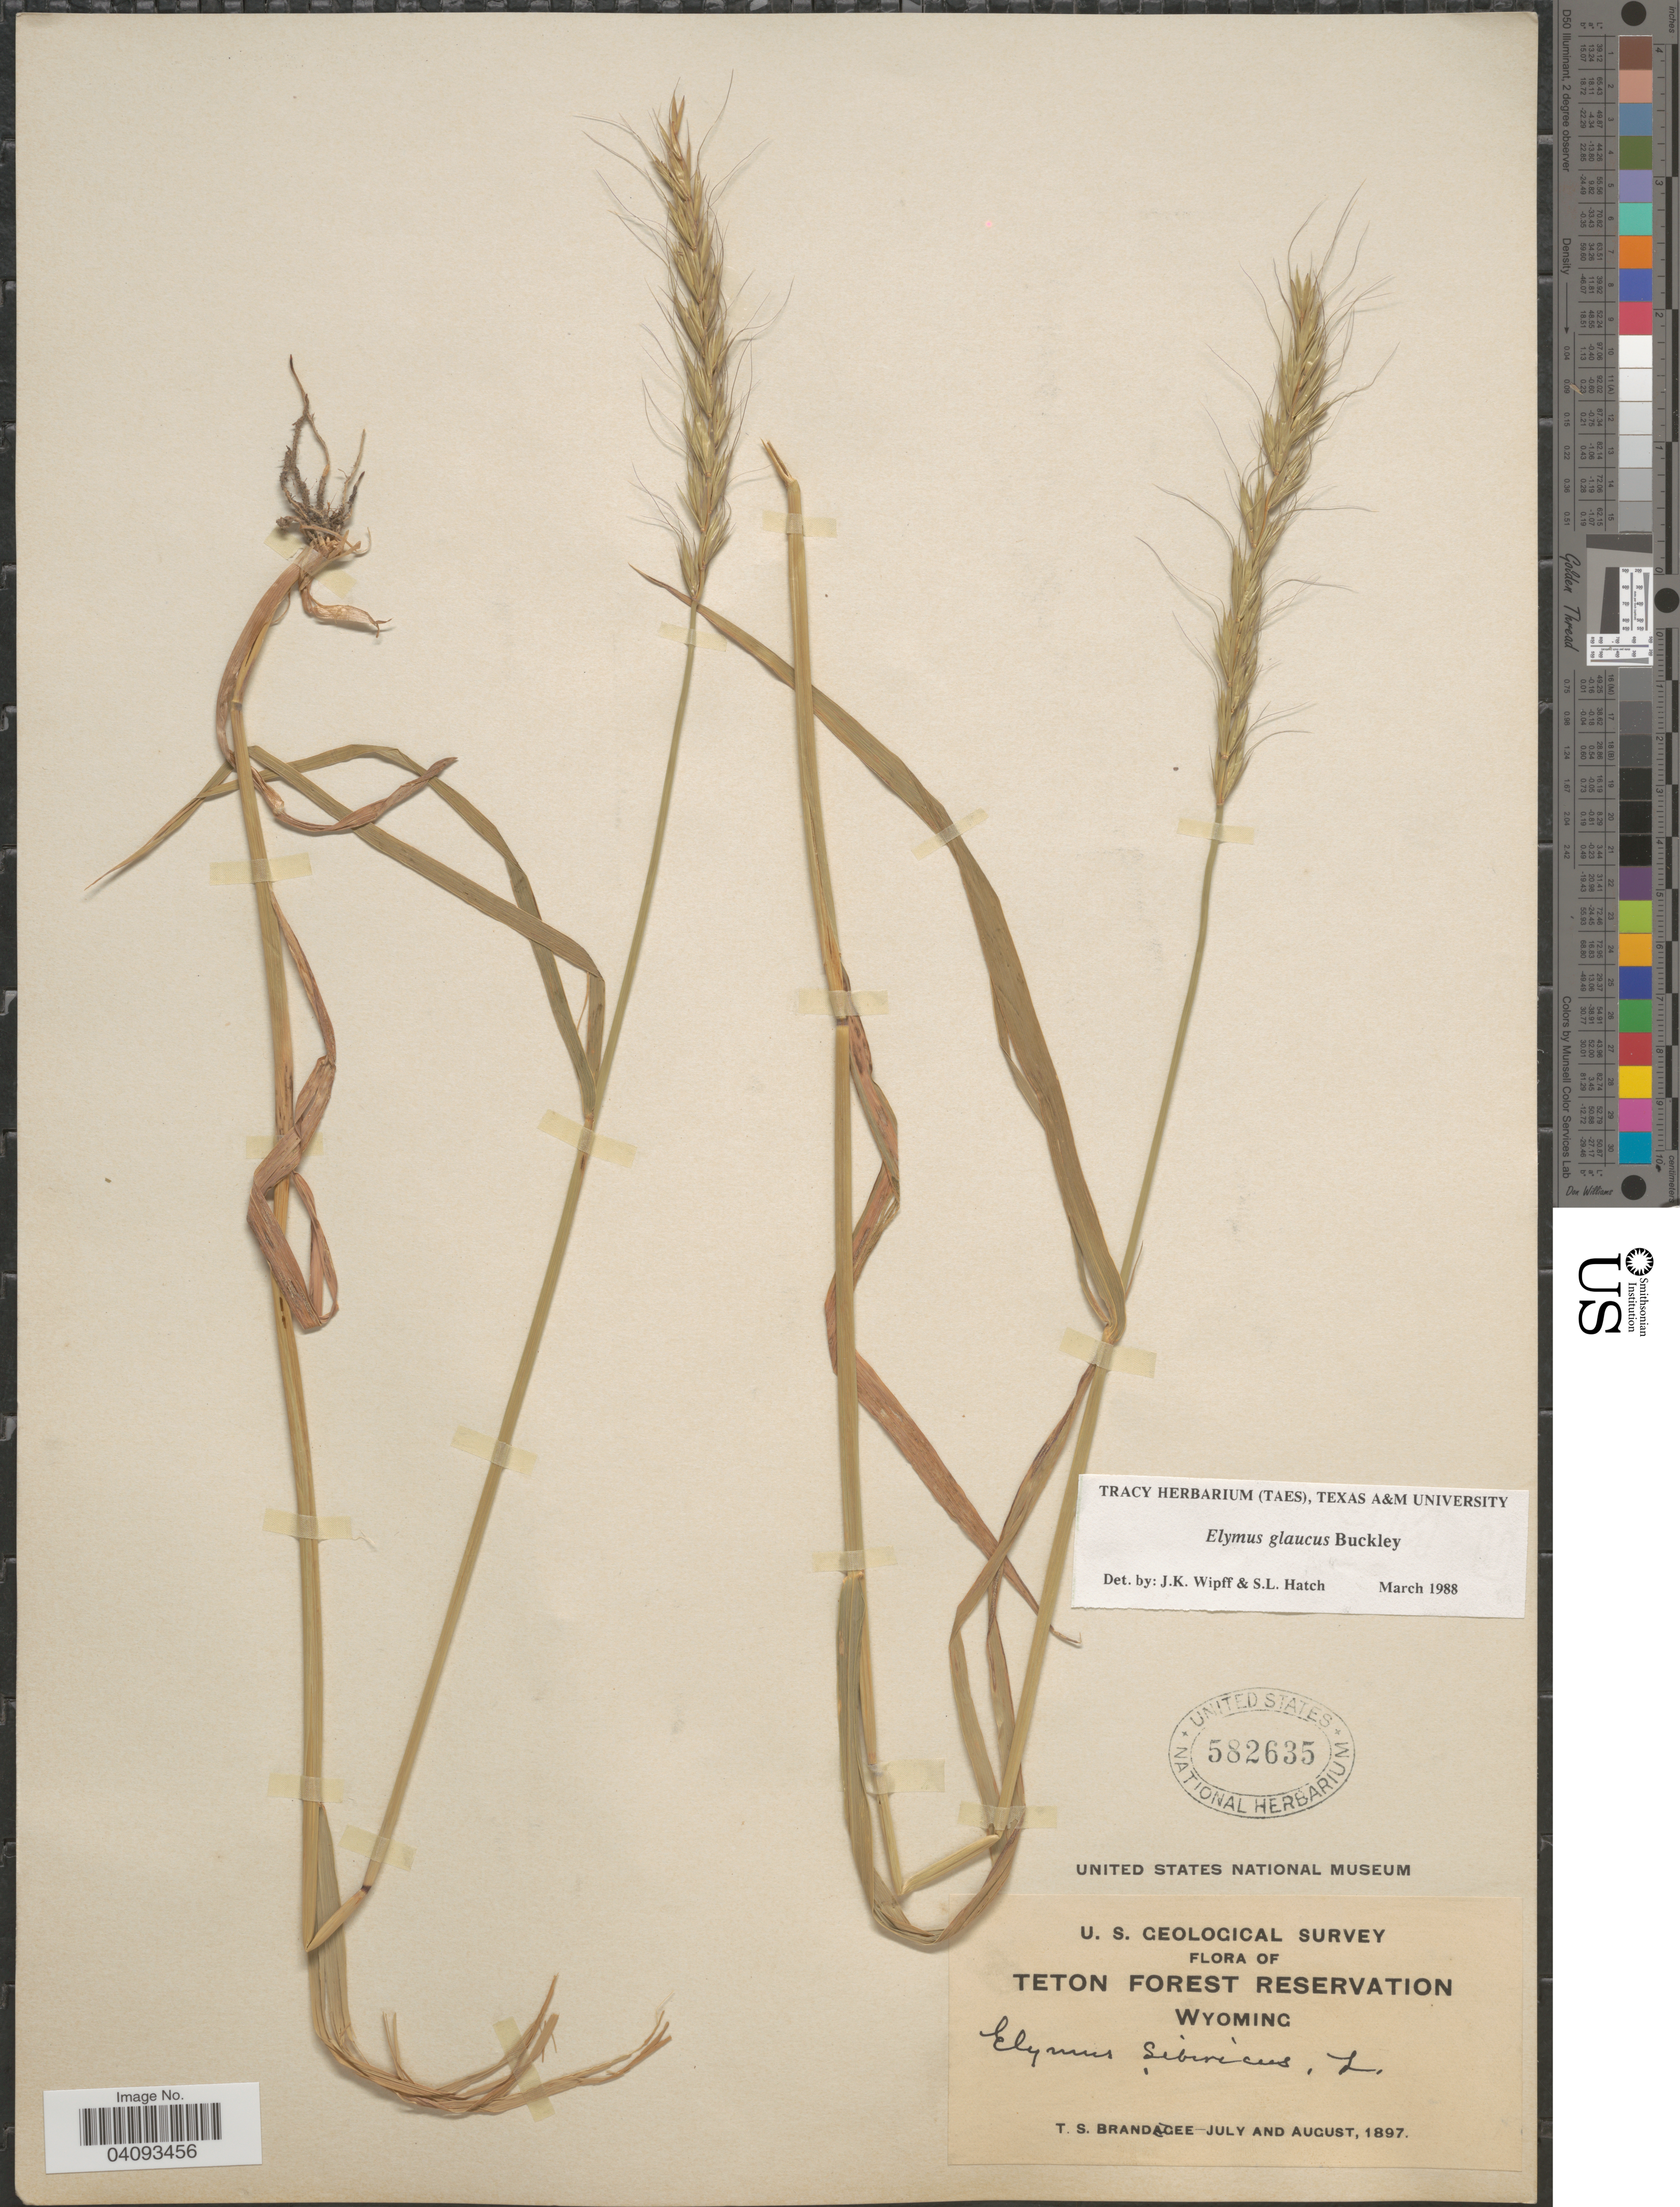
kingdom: Plantae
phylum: Tracheophyta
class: Liliopsida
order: Poales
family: Poaceae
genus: Elymus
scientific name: Elymus glaucus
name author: Buckley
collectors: T. S. Brandegee (herbarium)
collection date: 1897-07/1897-08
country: United States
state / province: Wyoming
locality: Teton Forest Reservation. U. S. Geological Survey.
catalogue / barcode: US 582635